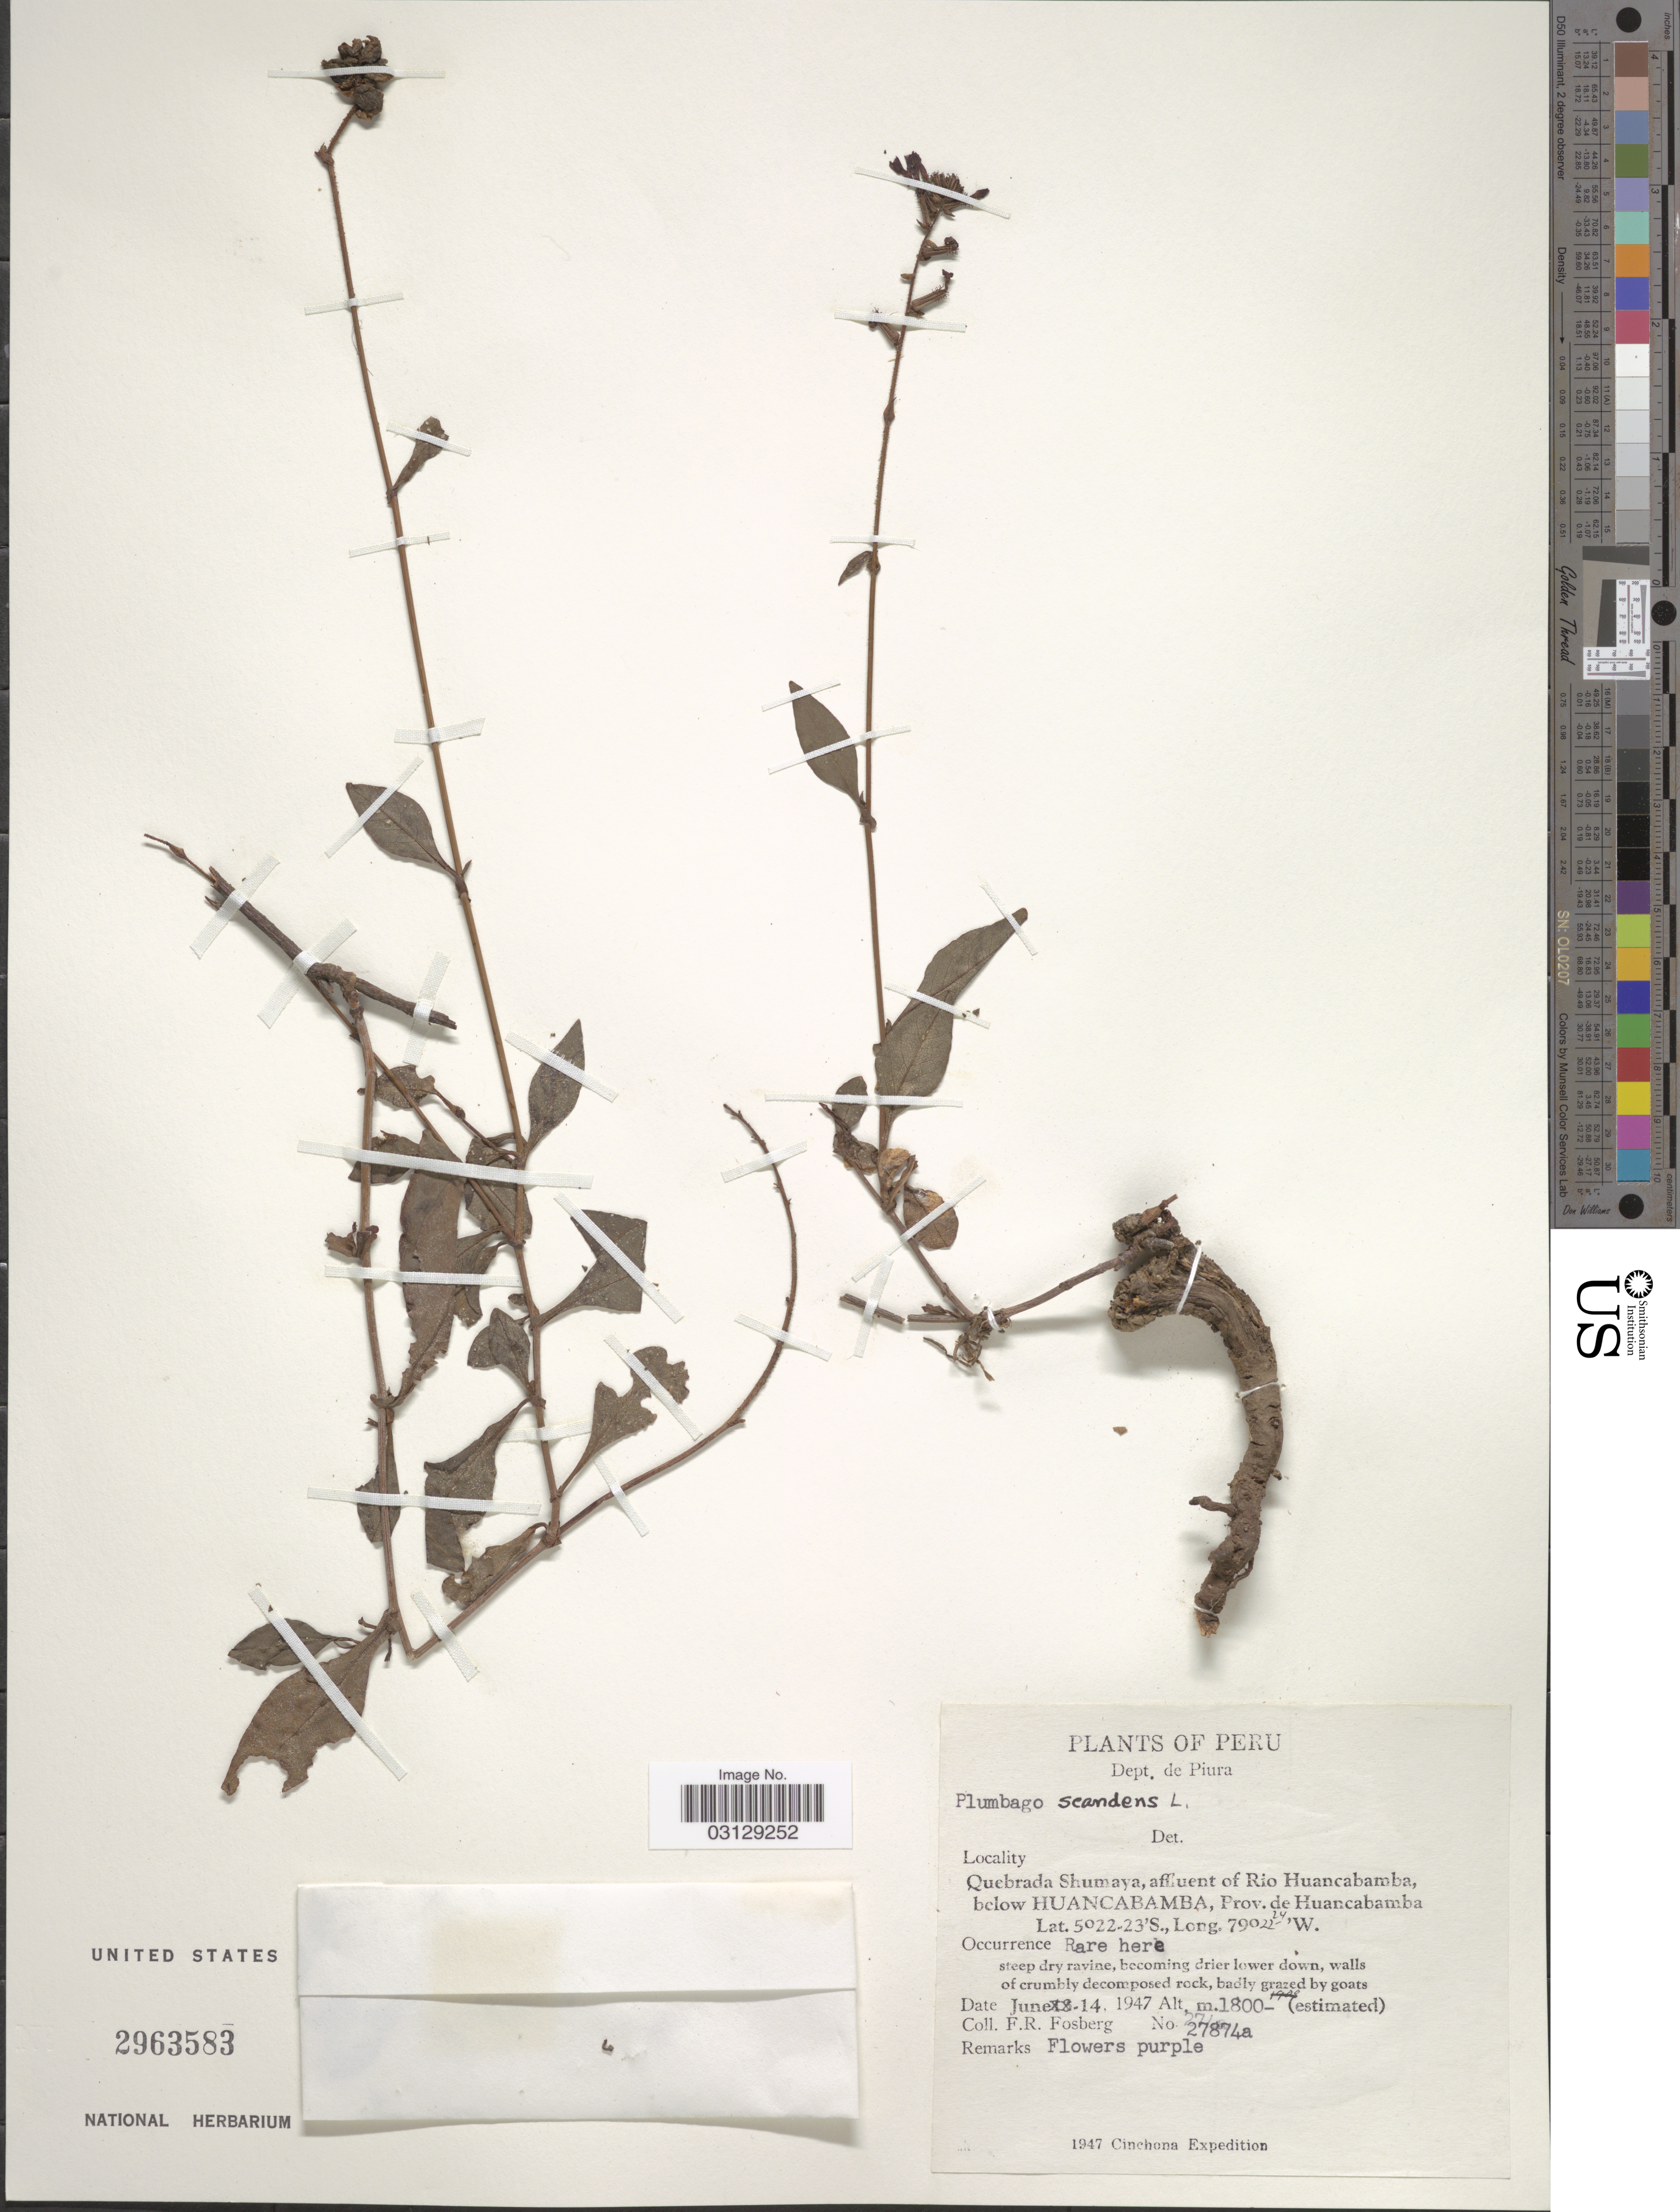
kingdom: Plantae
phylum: Tracheophyta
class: Magnoliopsida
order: Caryophyllales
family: Plumbaginaceae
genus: Plumbago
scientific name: Plumbago scandens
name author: L.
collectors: F. R. Fosberg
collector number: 27874a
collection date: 1947-06-14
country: Peru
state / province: Piura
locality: Dept. de Piura. Quebrada Shumaya, affluent of Rio Huancabamba, below Huancabamba, Prov. de Huancabamba.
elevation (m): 1800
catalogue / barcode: US 2963583